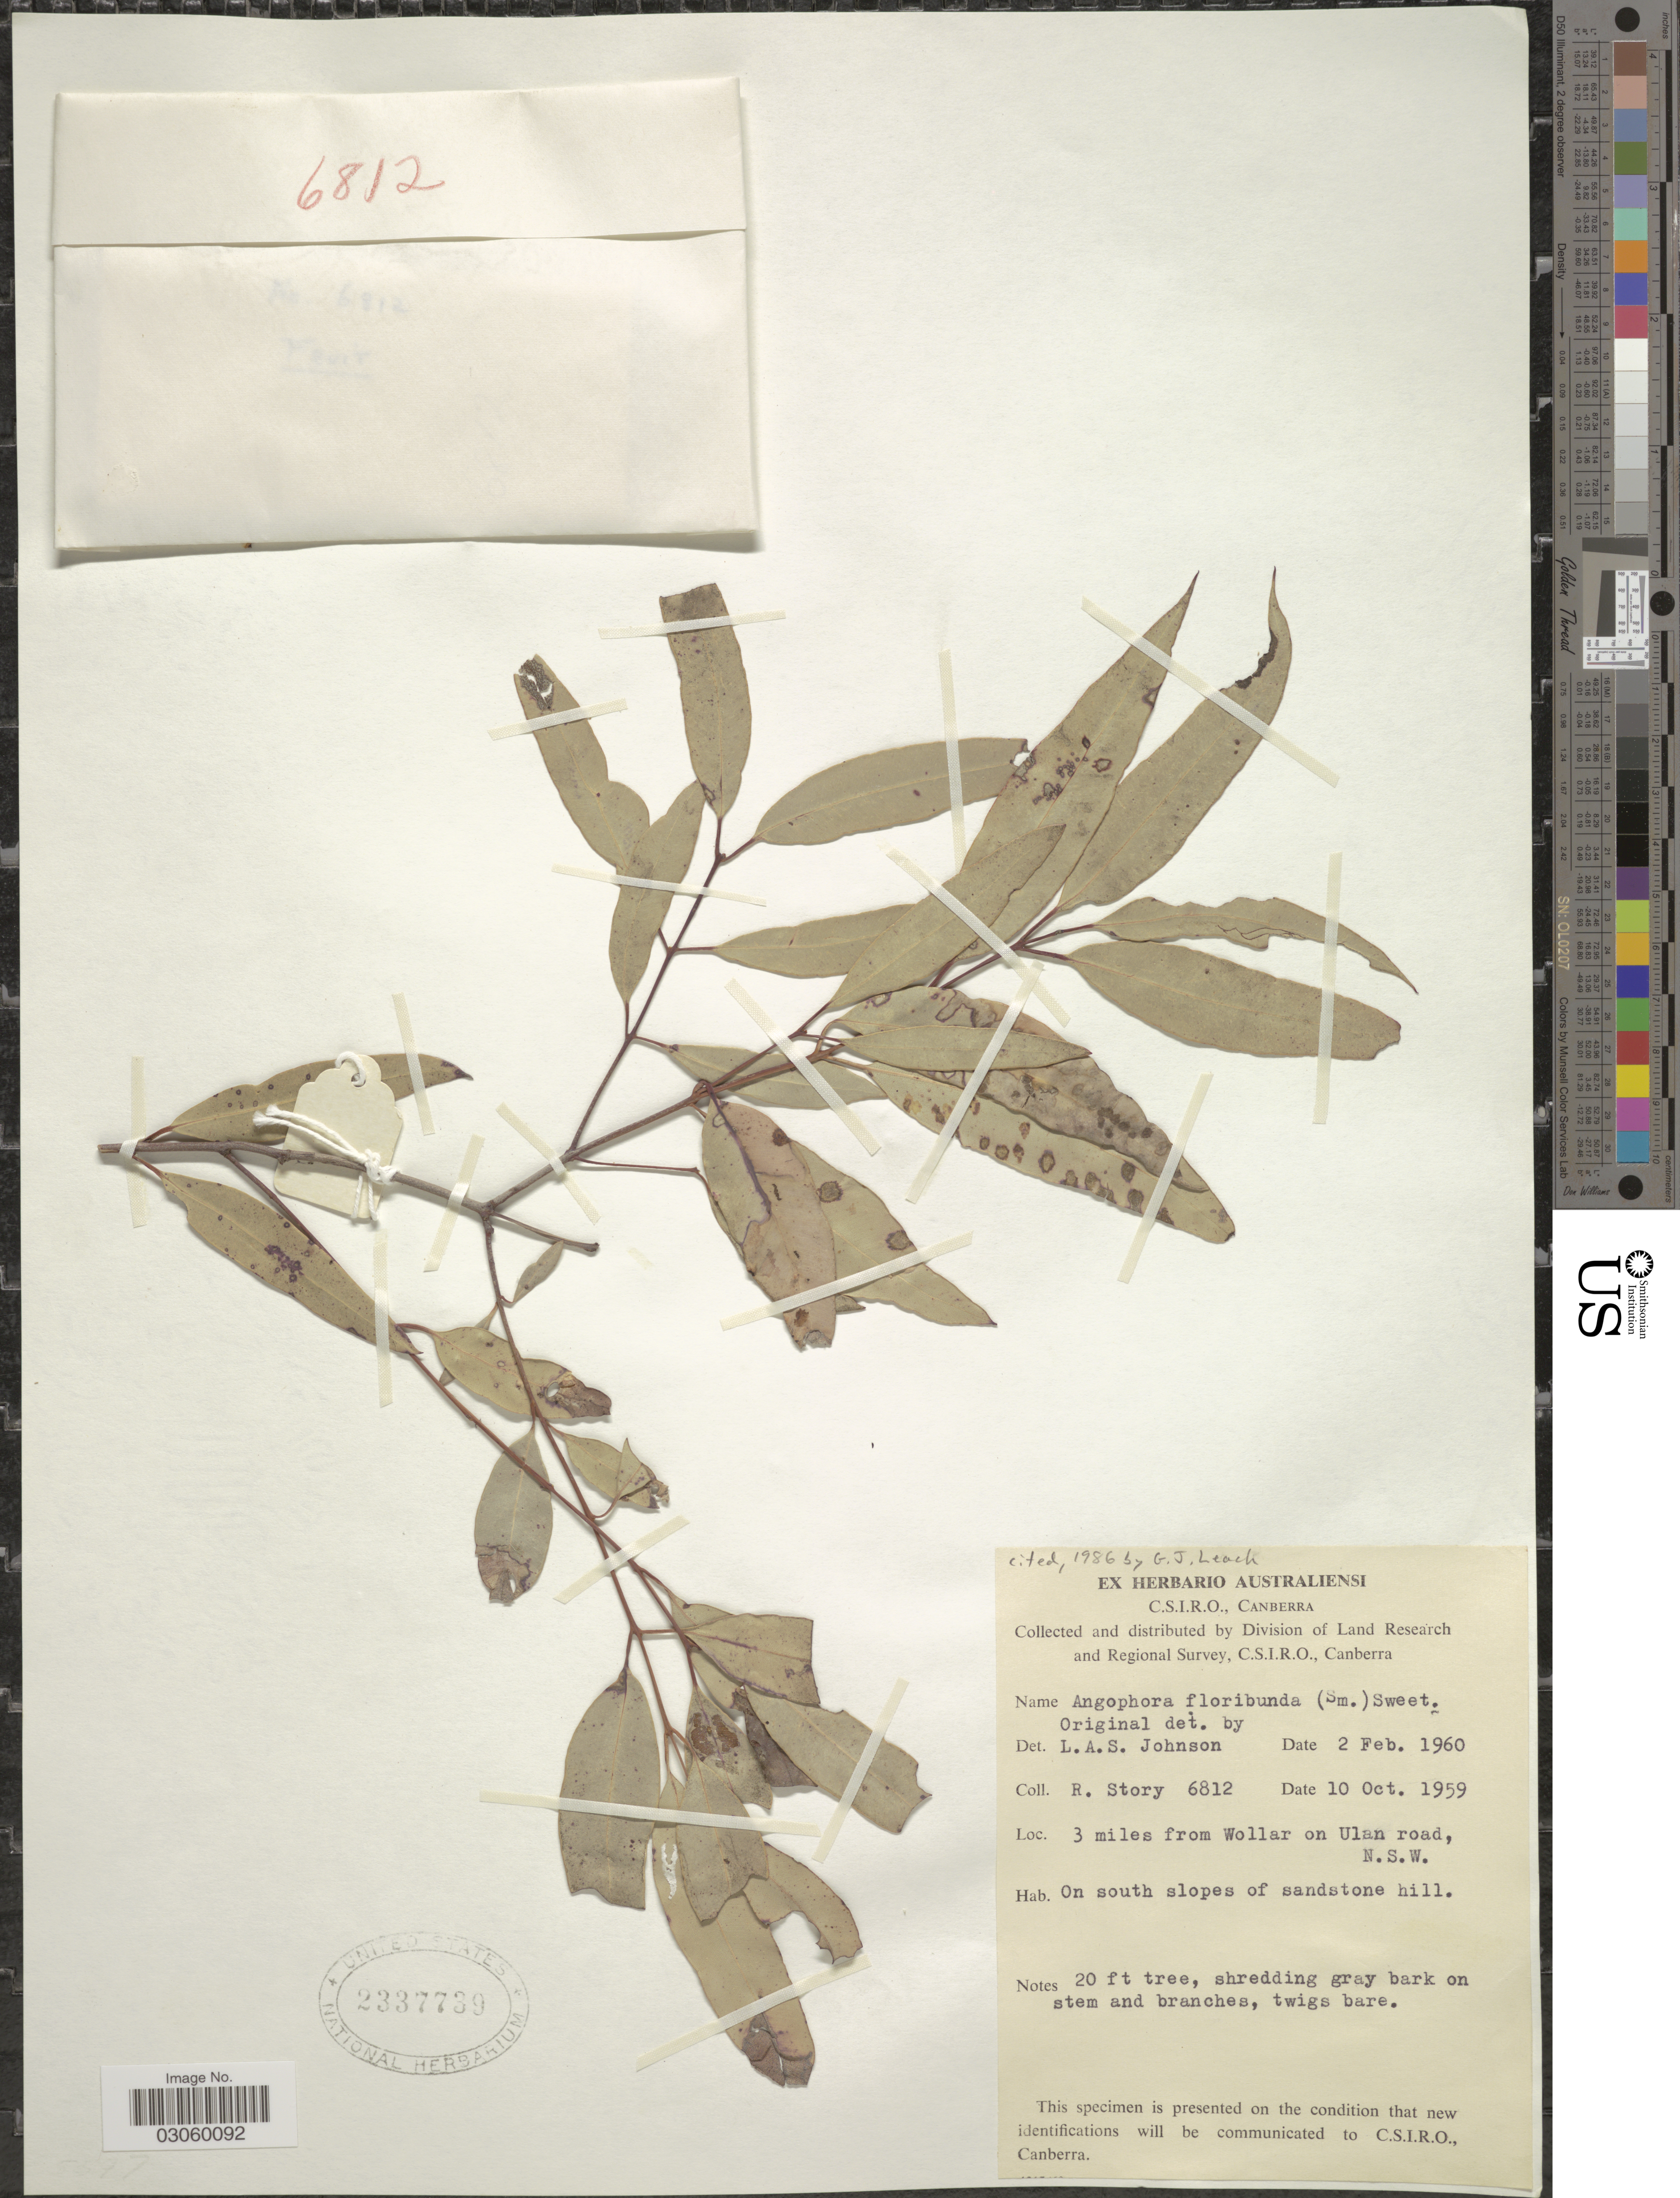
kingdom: Plantae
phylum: Tracheophyta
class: Magnoliopsida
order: Myrtales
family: Myrtaceae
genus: Angophora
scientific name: Angophora floribunda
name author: (Sm.) Sweet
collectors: R. Story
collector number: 6812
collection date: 1960-02-02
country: Australia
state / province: New South Wales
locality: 3 miles from Wollar on Ulan road.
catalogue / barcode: US 2337739